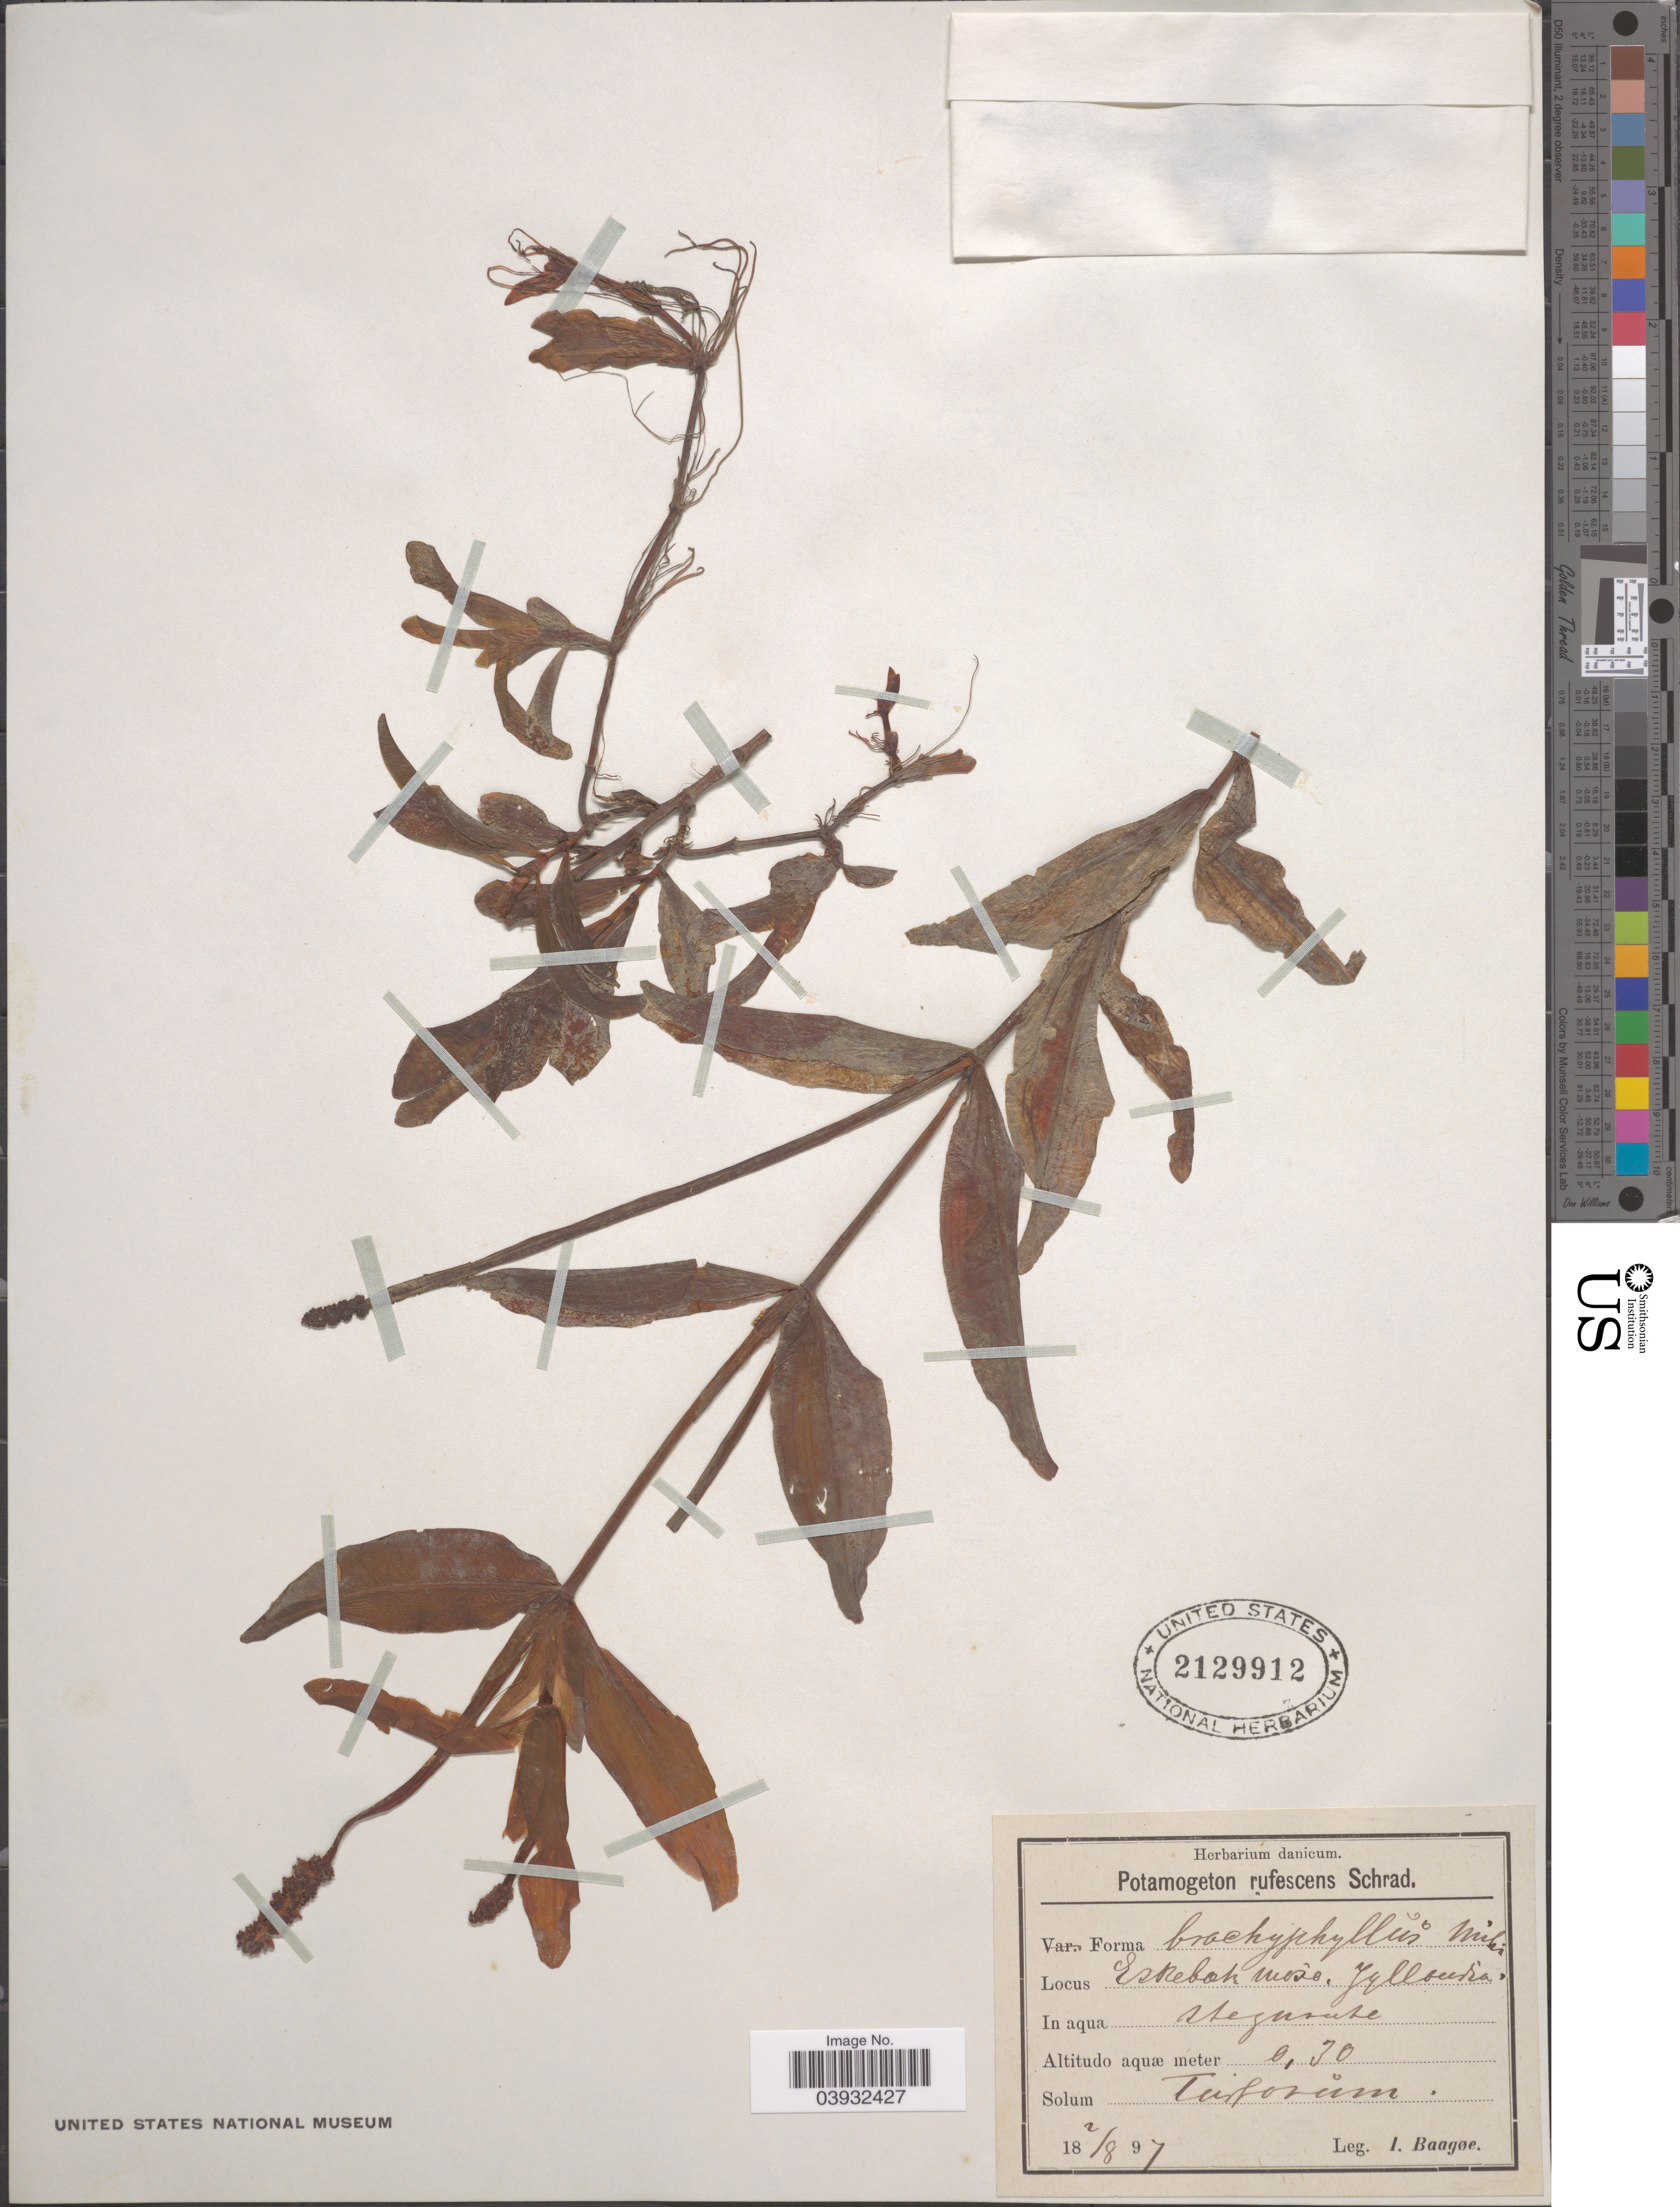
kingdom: Plantae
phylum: Tracheophyta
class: Liliopsida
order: Alismatales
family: Potamogetonaceae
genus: Potamogeton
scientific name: Potamogeton rufescens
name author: Schrad.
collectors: I. Baagøe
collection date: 1897-08-02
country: Denmark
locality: Eskebok mose. Jyllandia.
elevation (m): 0.3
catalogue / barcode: US 2129912